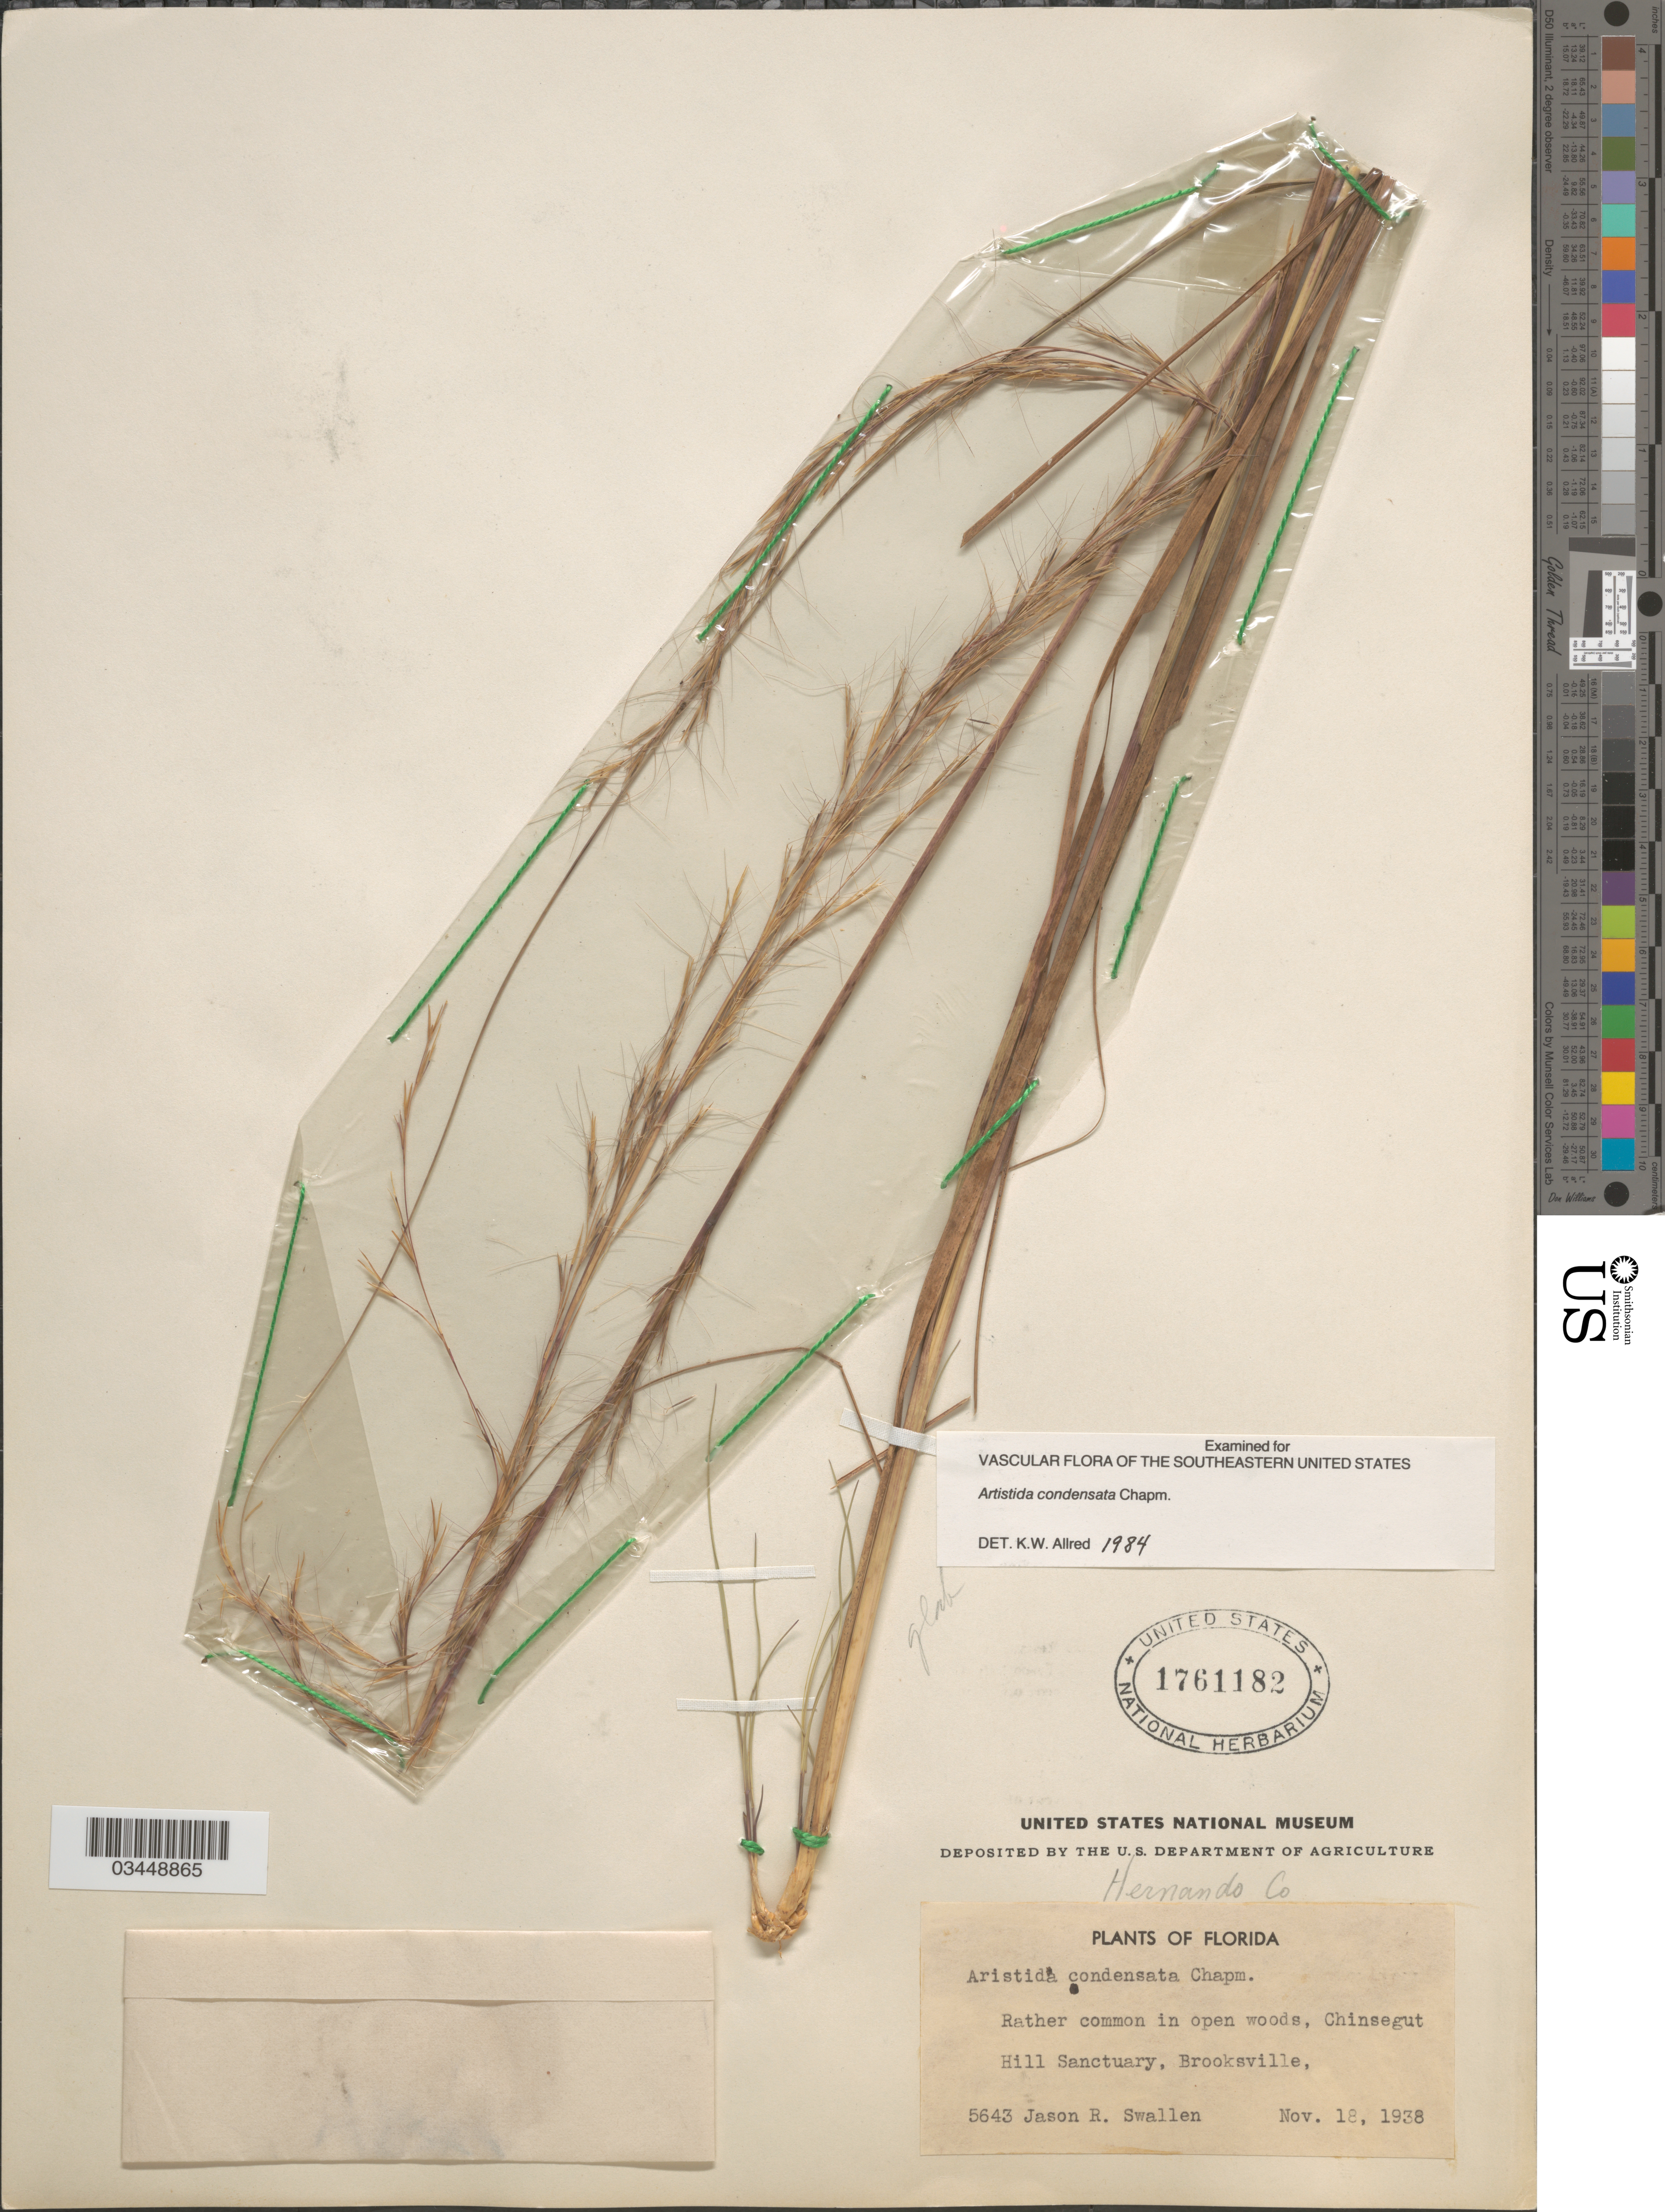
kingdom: Plantae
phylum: Tracheophyta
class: Liliopsida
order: Poales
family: Poaceae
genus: Aristida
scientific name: Aristida condensata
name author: Chapm.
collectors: J. R. Swallen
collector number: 5643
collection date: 1938-11-18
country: United States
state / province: Florida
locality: Hernando Co. Rather common in open woods, Chinsegut Hill Sanctuary, Brooksville.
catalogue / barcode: US 1761182